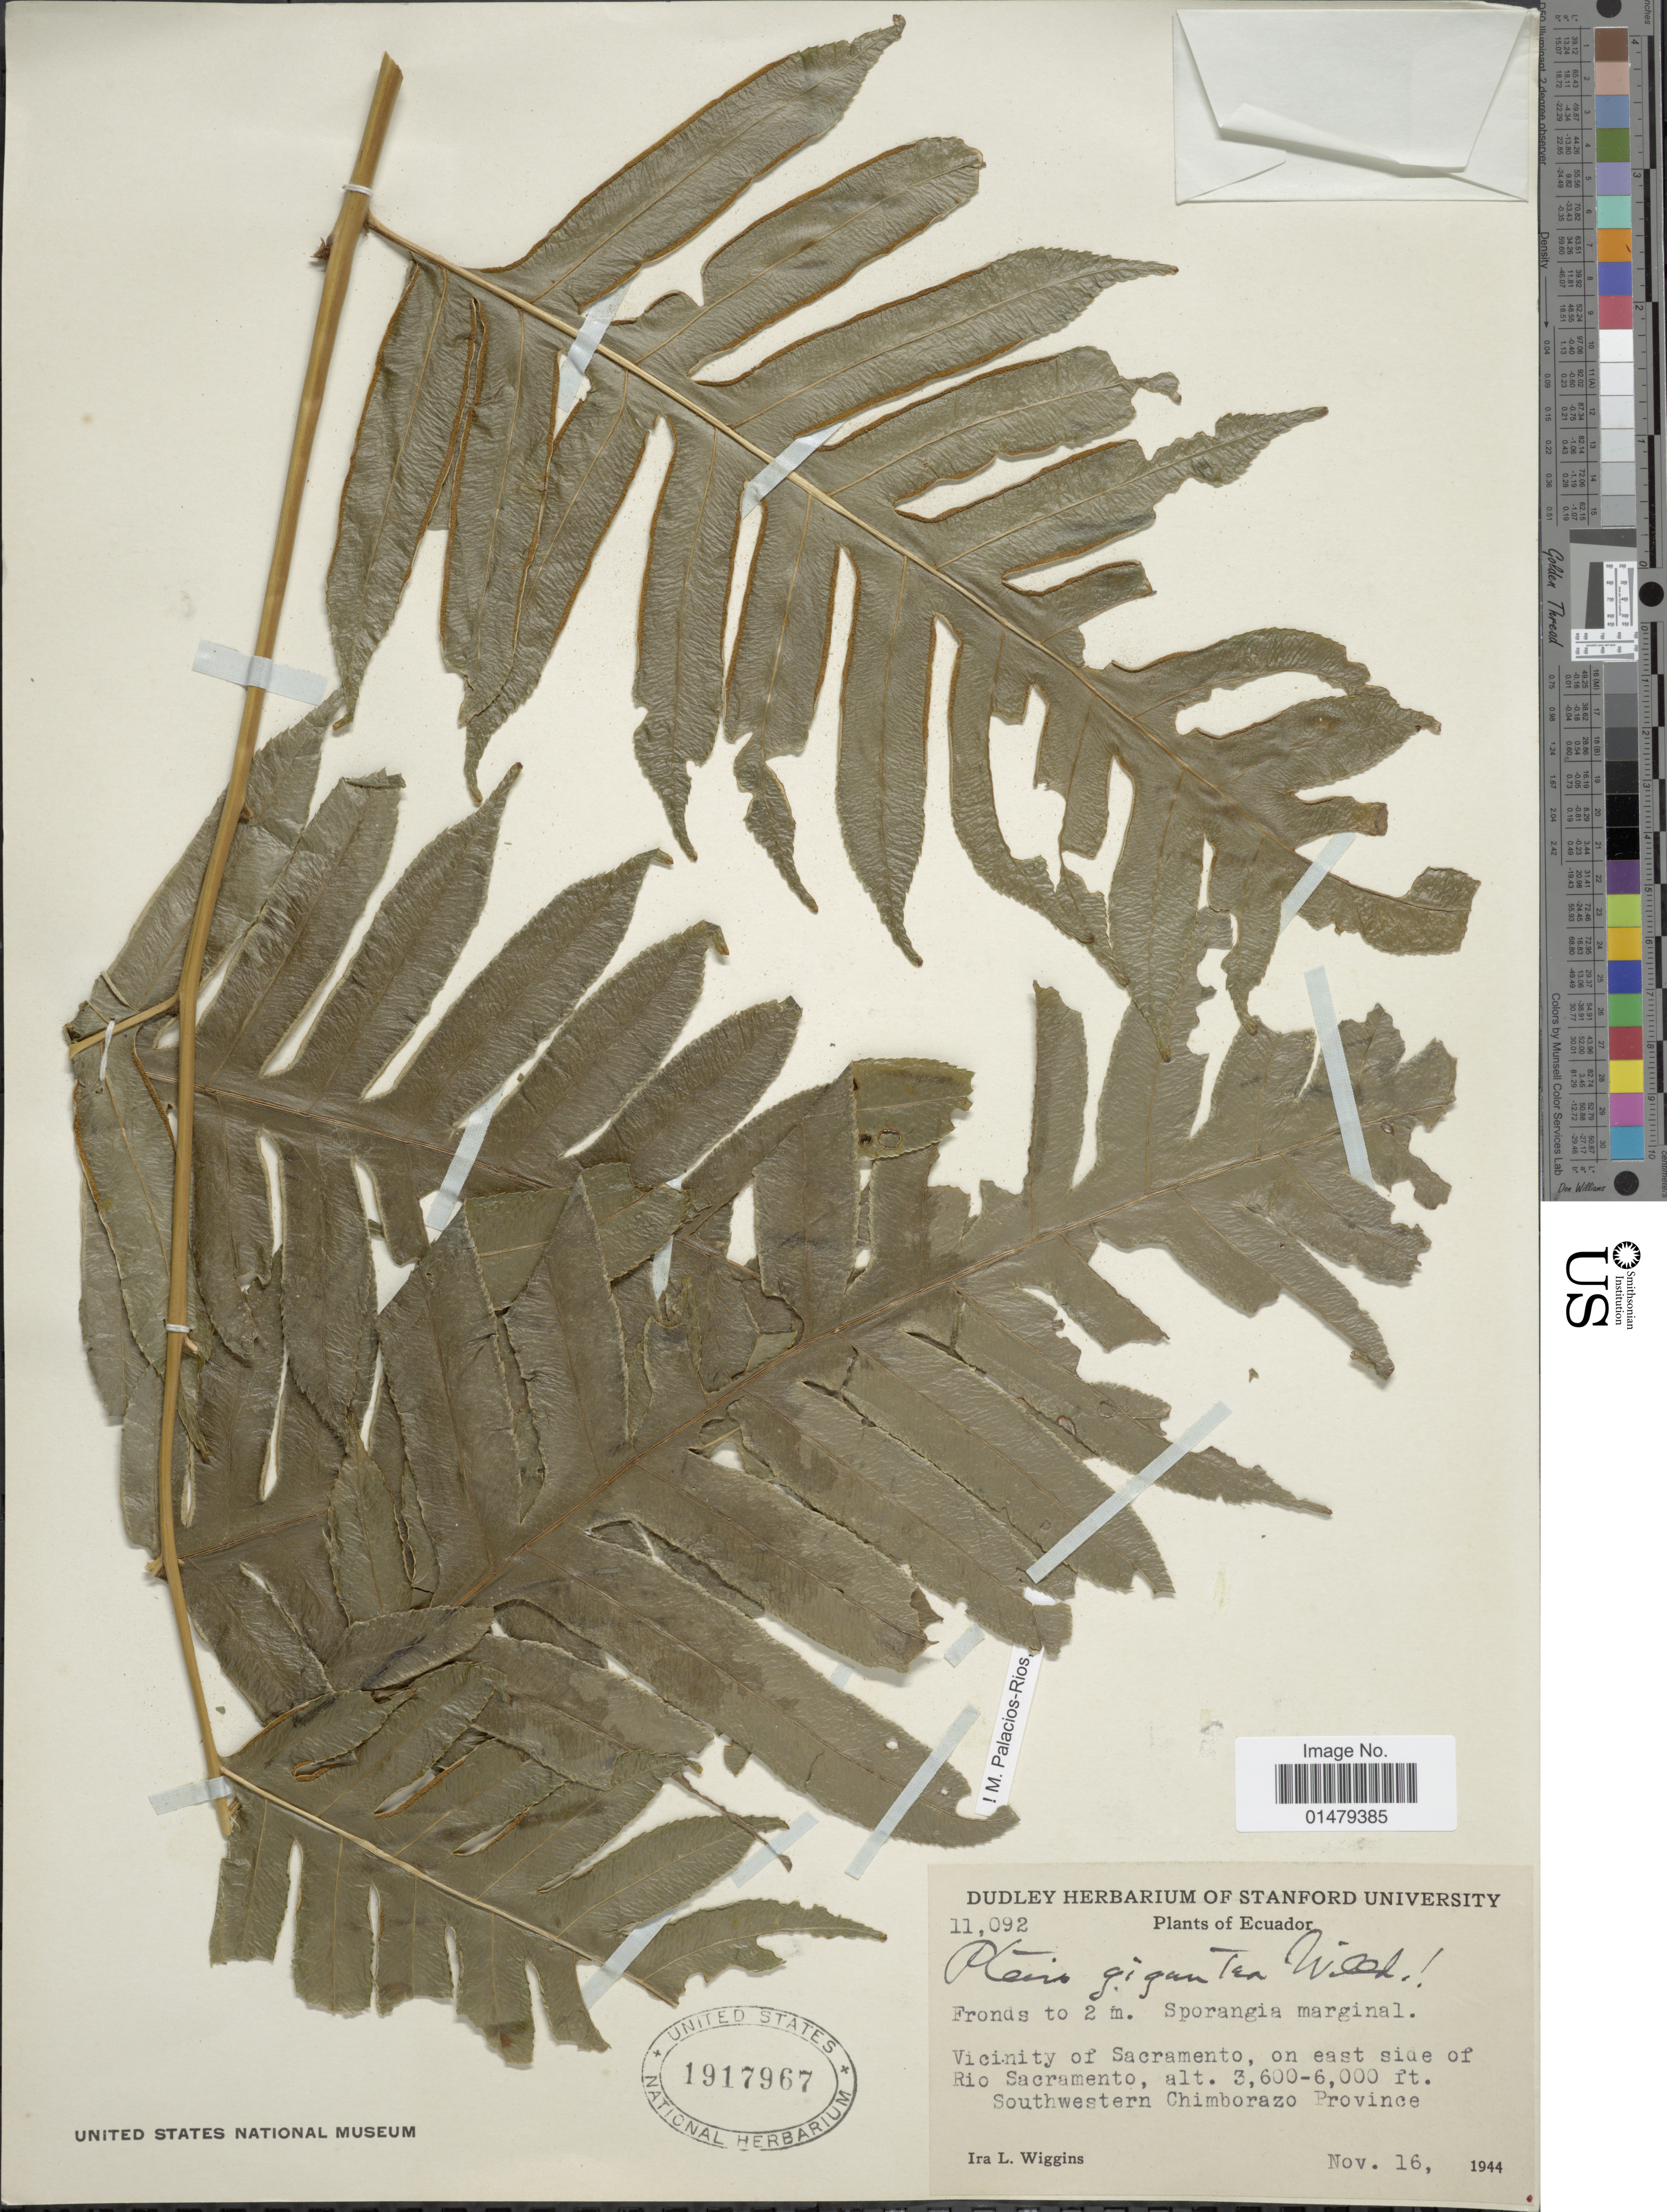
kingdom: Plantae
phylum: Tracheophyta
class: Polypodiopsida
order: Polypodiales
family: Pteridaceae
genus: Pteris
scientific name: Pteris gigantea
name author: Willd.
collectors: I. L. Wiggins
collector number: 11092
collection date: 1944-11-16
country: Ecuador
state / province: Chimborazo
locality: Vicinity of Sacramento, on east side of Rio Sacramento. Southwestern Chimborazo Province.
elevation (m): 1097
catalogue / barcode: US 1917967